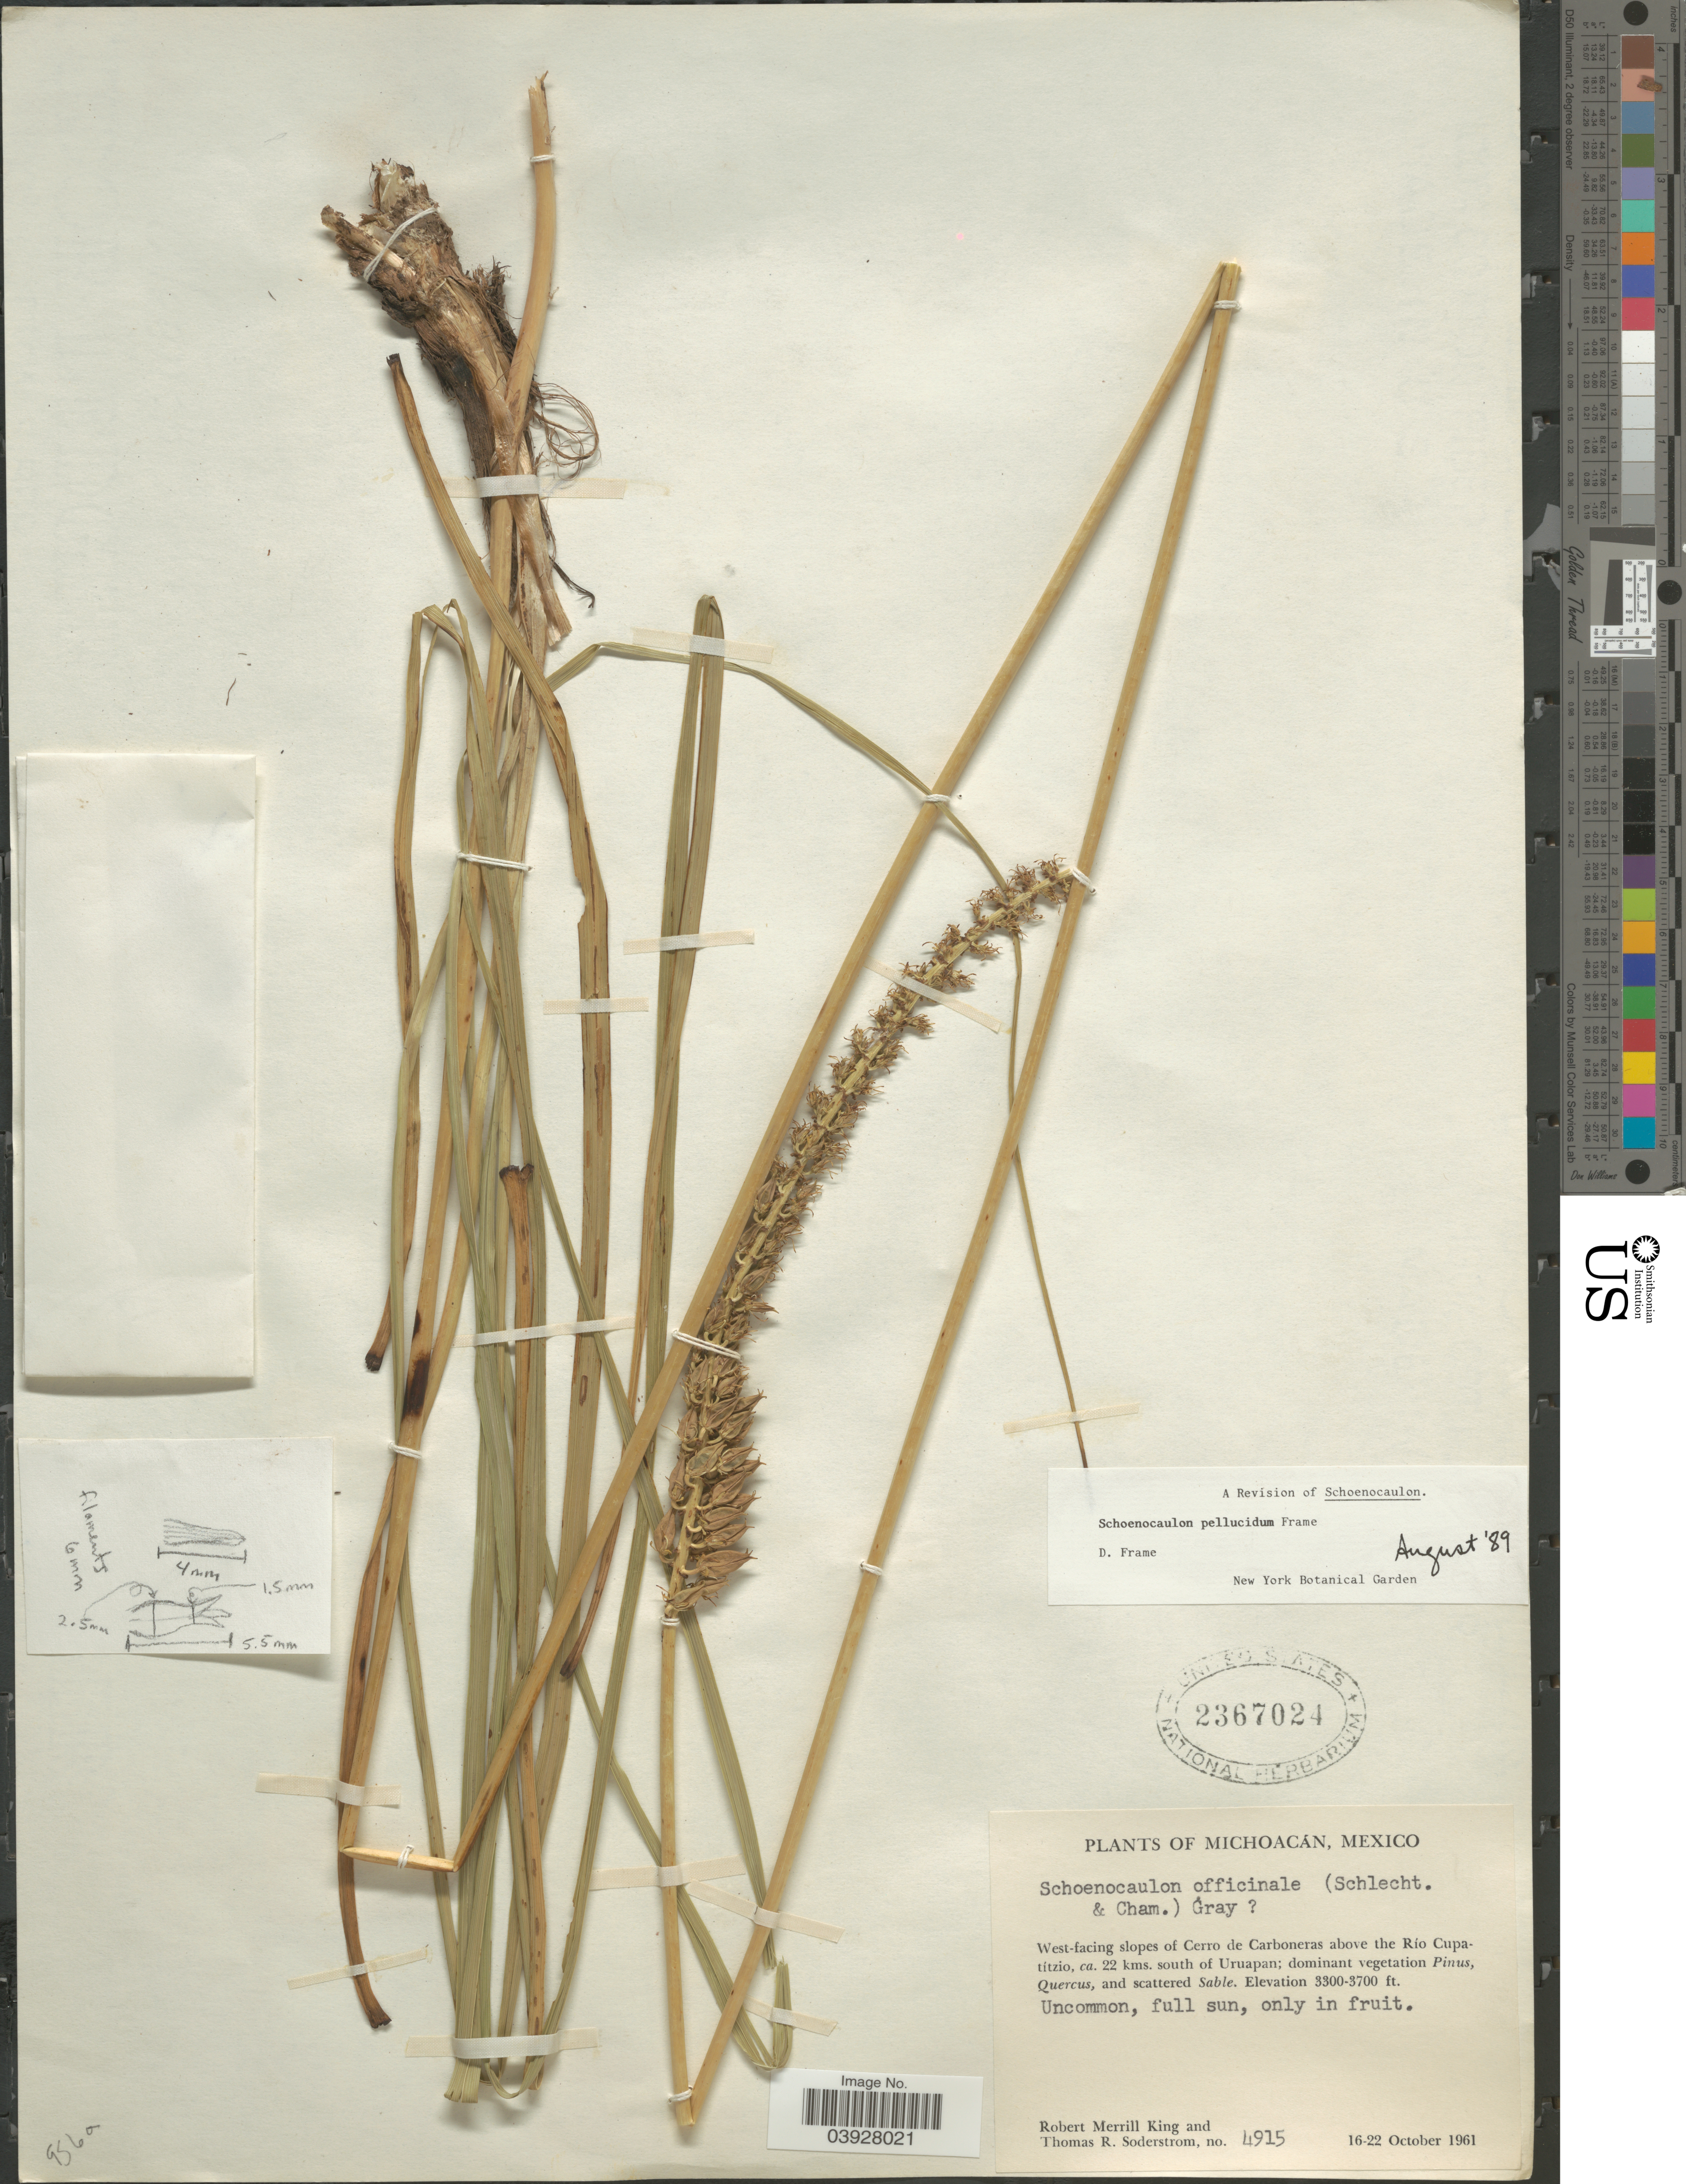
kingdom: Plantae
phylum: Tracheophyta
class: Liliopsida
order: Liliales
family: Melanthiaceae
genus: Schoenocaulon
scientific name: Schoenocaulon pellucidum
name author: Frame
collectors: R. M. King & T. R. Soderstrom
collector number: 4915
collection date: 1961-10-16/1961-10-22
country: Mexico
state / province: Michoacán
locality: West-facing slopes of Cerro de Carboneras above the Río Cupatítzio, ca. 22 kms. south of Uruapan.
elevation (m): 1006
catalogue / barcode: US 2367024